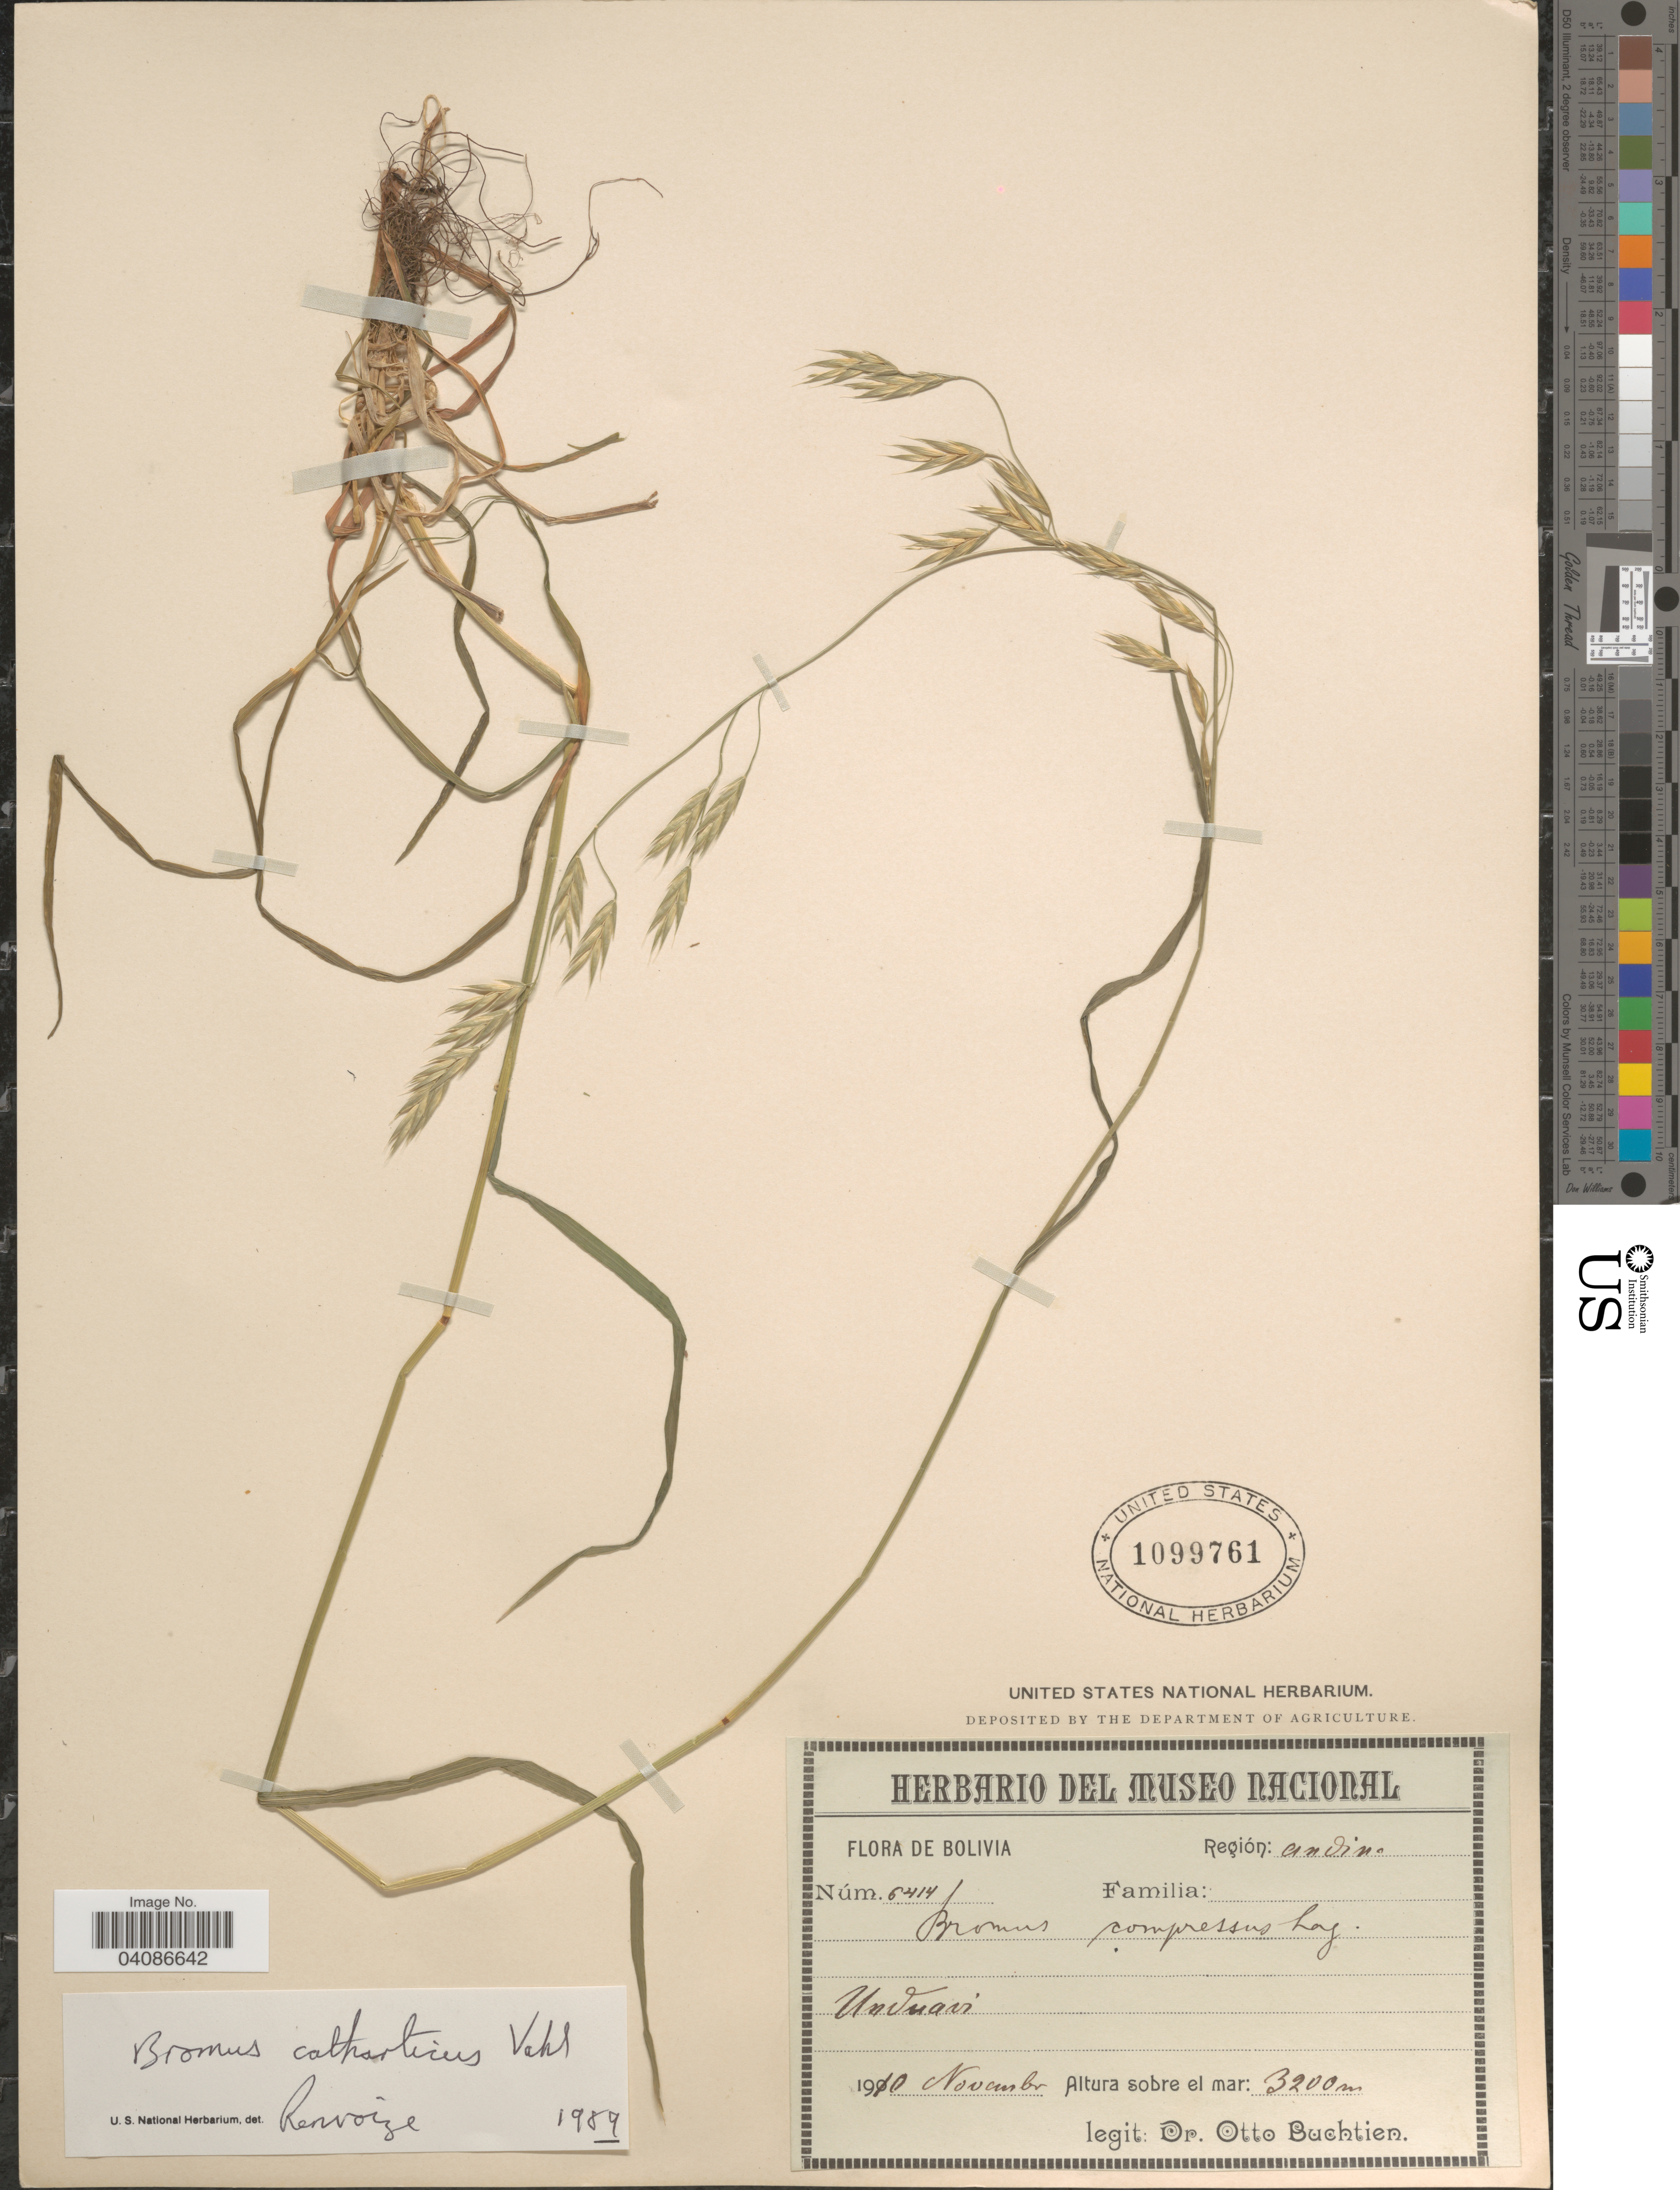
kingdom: Plantae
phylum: Tracheophyta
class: Liliopsida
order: Poales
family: Poaceae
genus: Bromus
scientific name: Bromus catharticus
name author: Vahl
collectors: O. Buchtien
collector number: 6414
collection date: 1910-11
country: Bolivia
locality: Región: andina. Unduavi.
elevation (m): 3200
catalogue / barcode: US 1099761